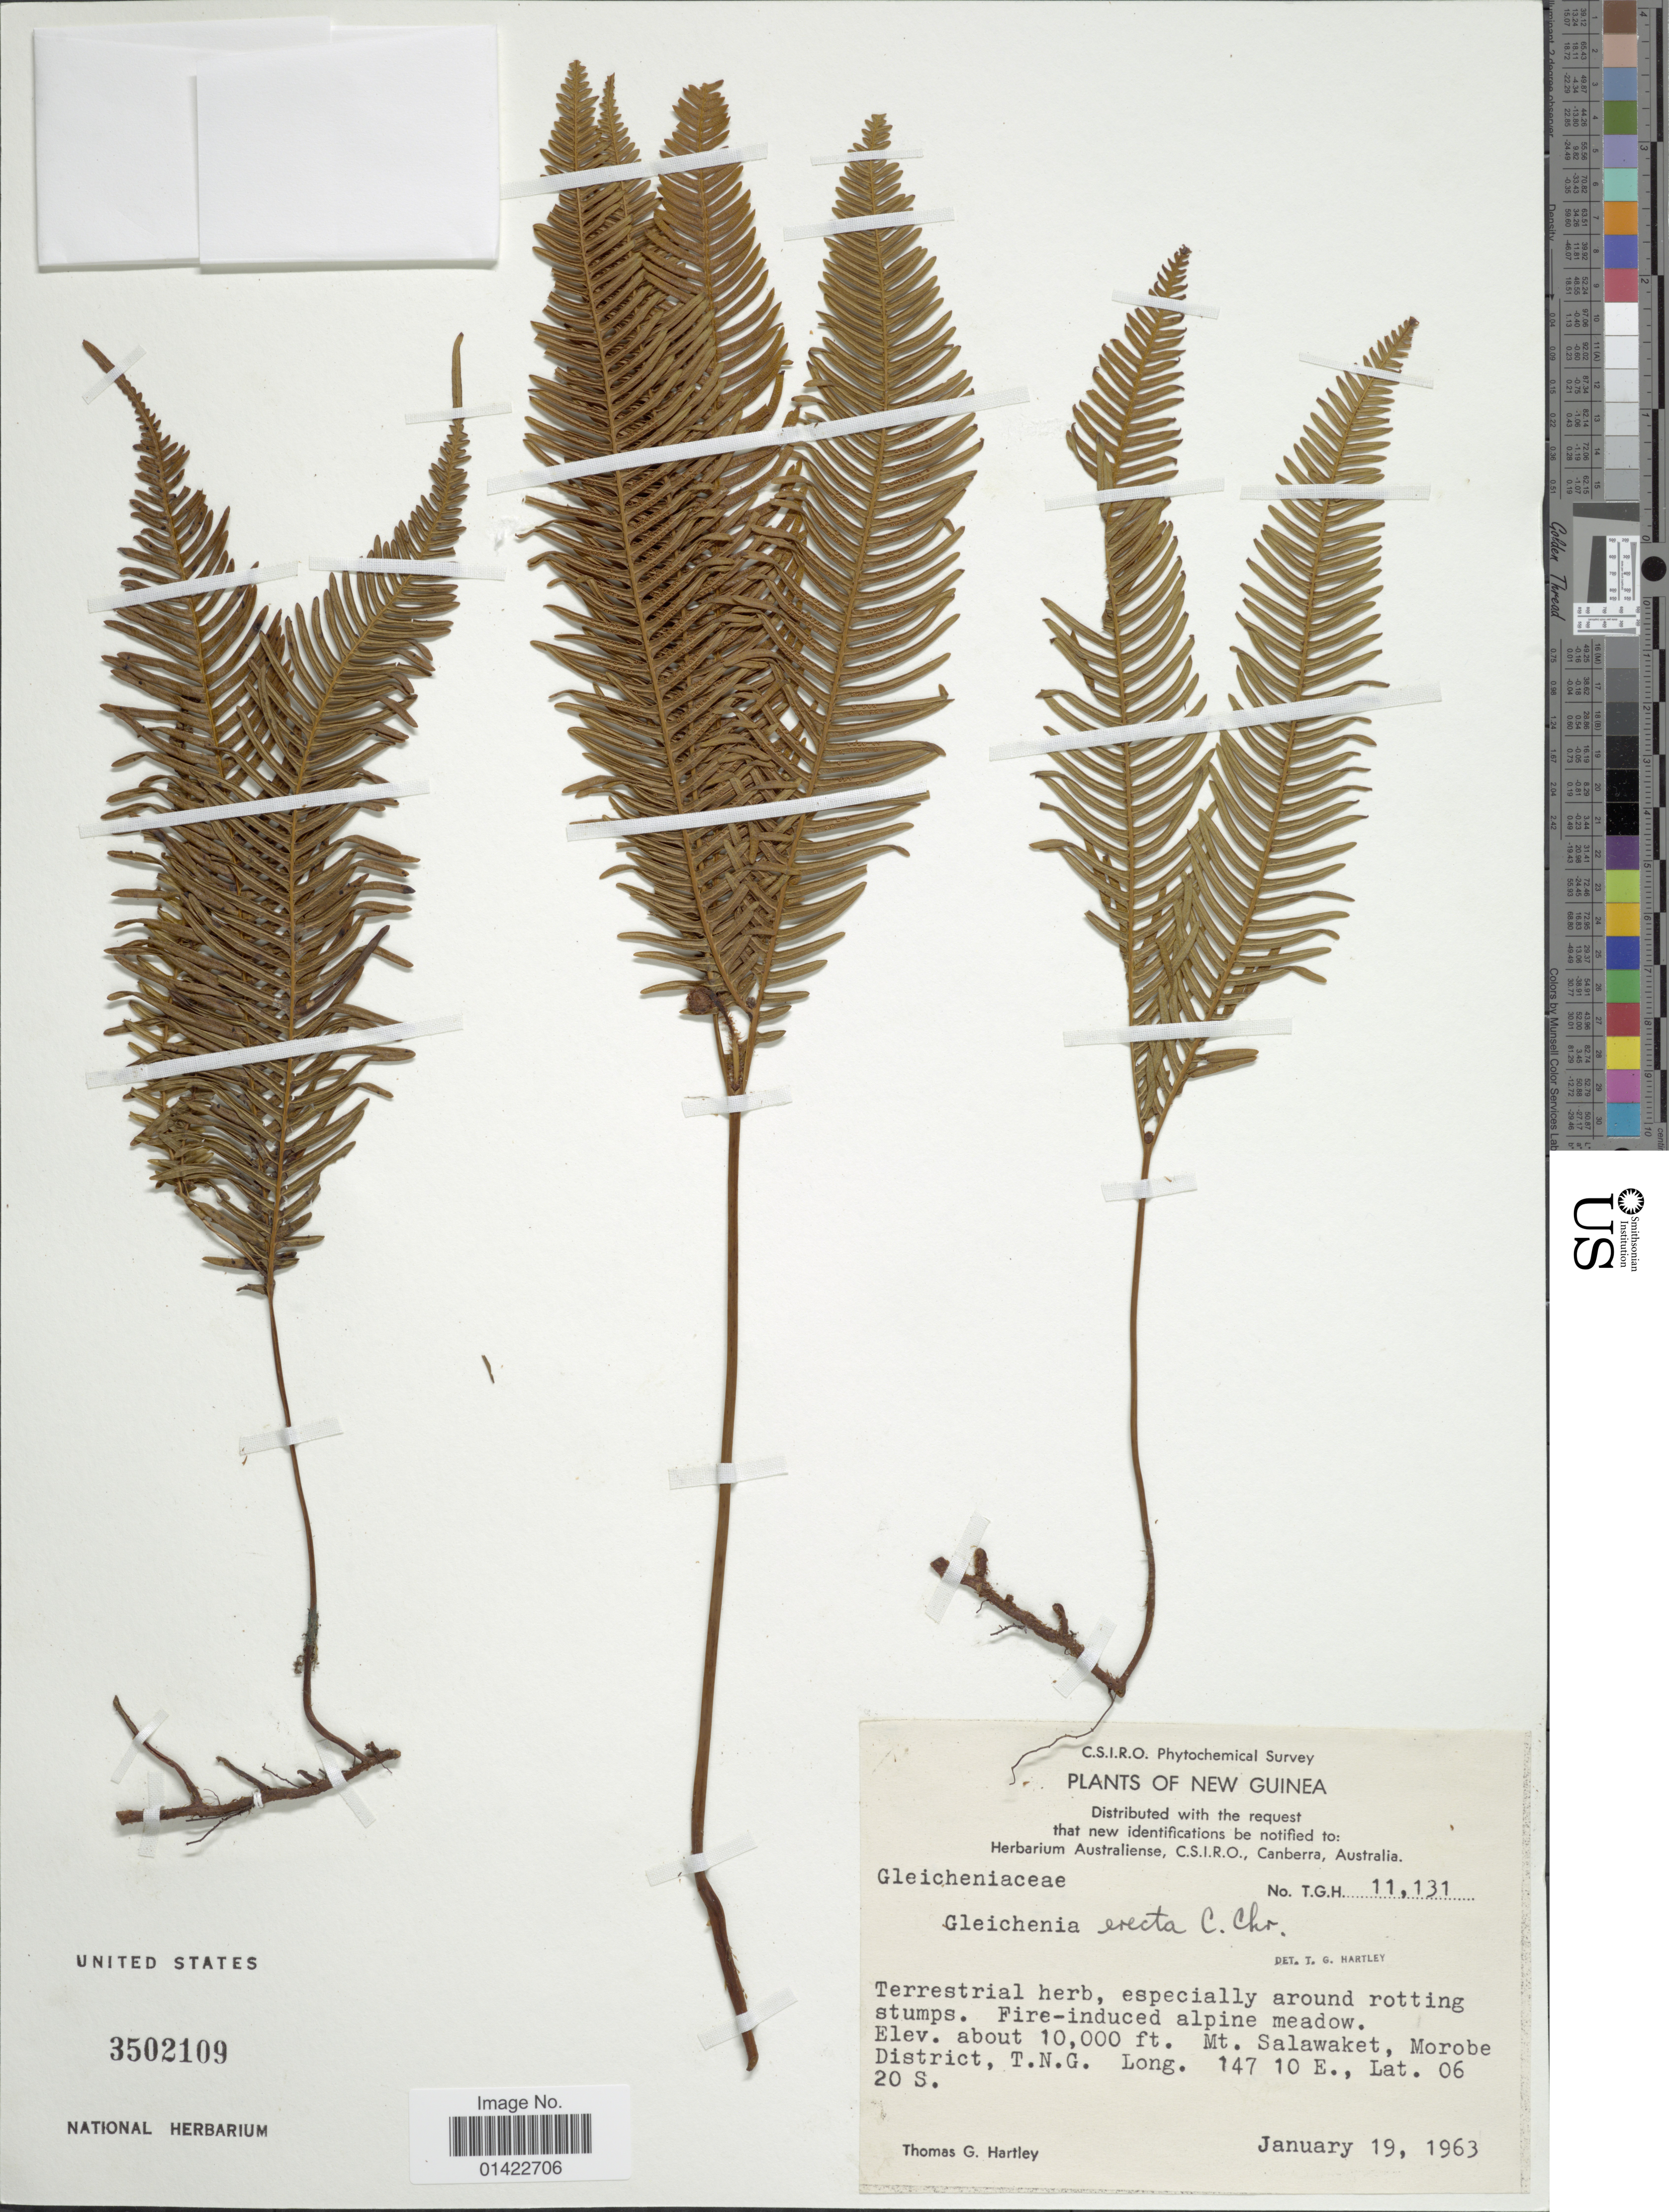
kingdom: Plantae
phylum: Tracheophyta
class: Polypodiopsida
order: Gleicheniales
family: Gleicheniaceae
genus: Sticherus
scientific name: Sticherus erectus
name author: (C. Chr.) Copel.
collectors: W. L. Wagner, T. Flynn, J. Kress & H. Beck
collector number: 6410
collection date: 1990-06-21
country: United States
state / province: Hawaii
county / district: Kauai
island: Kaua'i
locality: Waimea Dist.: Koke'e State Park, Na Pali-Kona Forest Reserve; Alakai Swamp, Trail from parking area at trailheas to Kwaikoi stream crossing.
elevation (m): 1128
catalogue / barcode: US 3228435